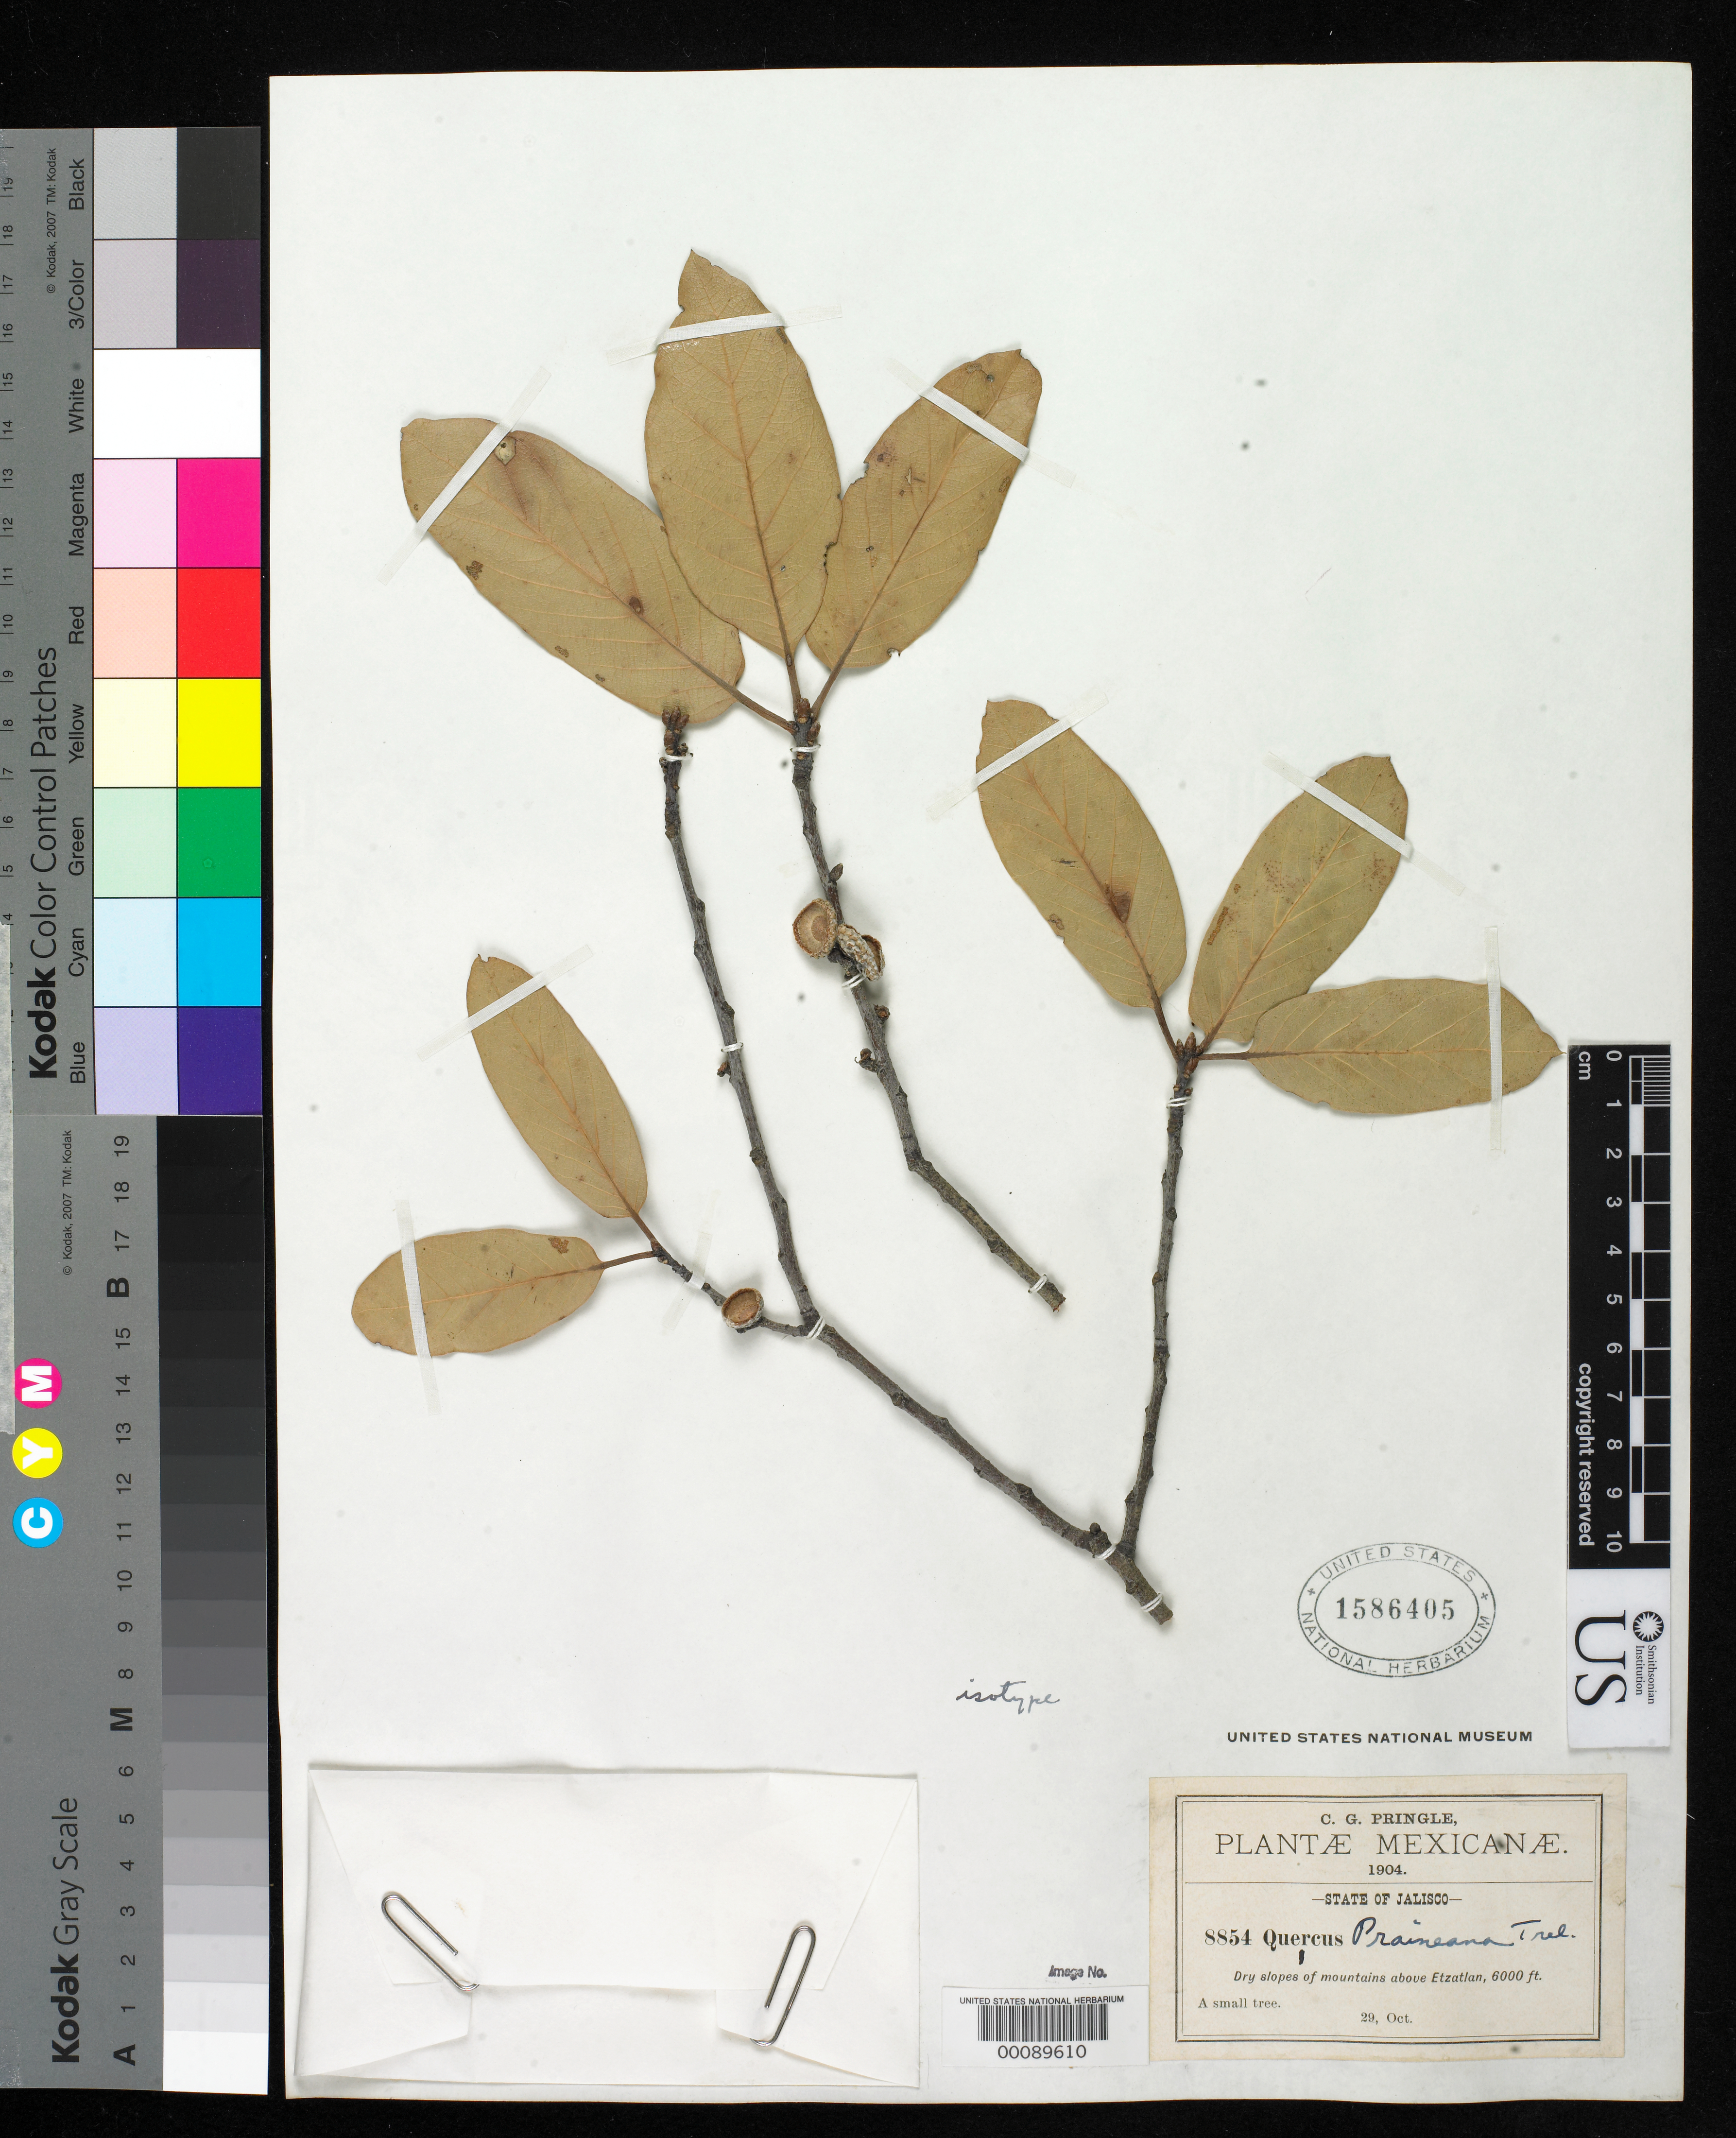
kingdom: Plantae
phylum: Tracheophyta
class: Magnoliopsida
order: Fagales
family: Fagaceae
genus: Quercus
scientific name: Quercus praineana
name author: Trel.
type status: Isotype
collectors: C. G. Pringle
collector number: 8854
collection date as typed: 29 Oct 1904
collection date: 1904-10-29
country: Mexico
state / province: Jalisco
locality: Mountains near Etzatlan.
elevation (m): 1900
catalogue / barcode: US 1586405